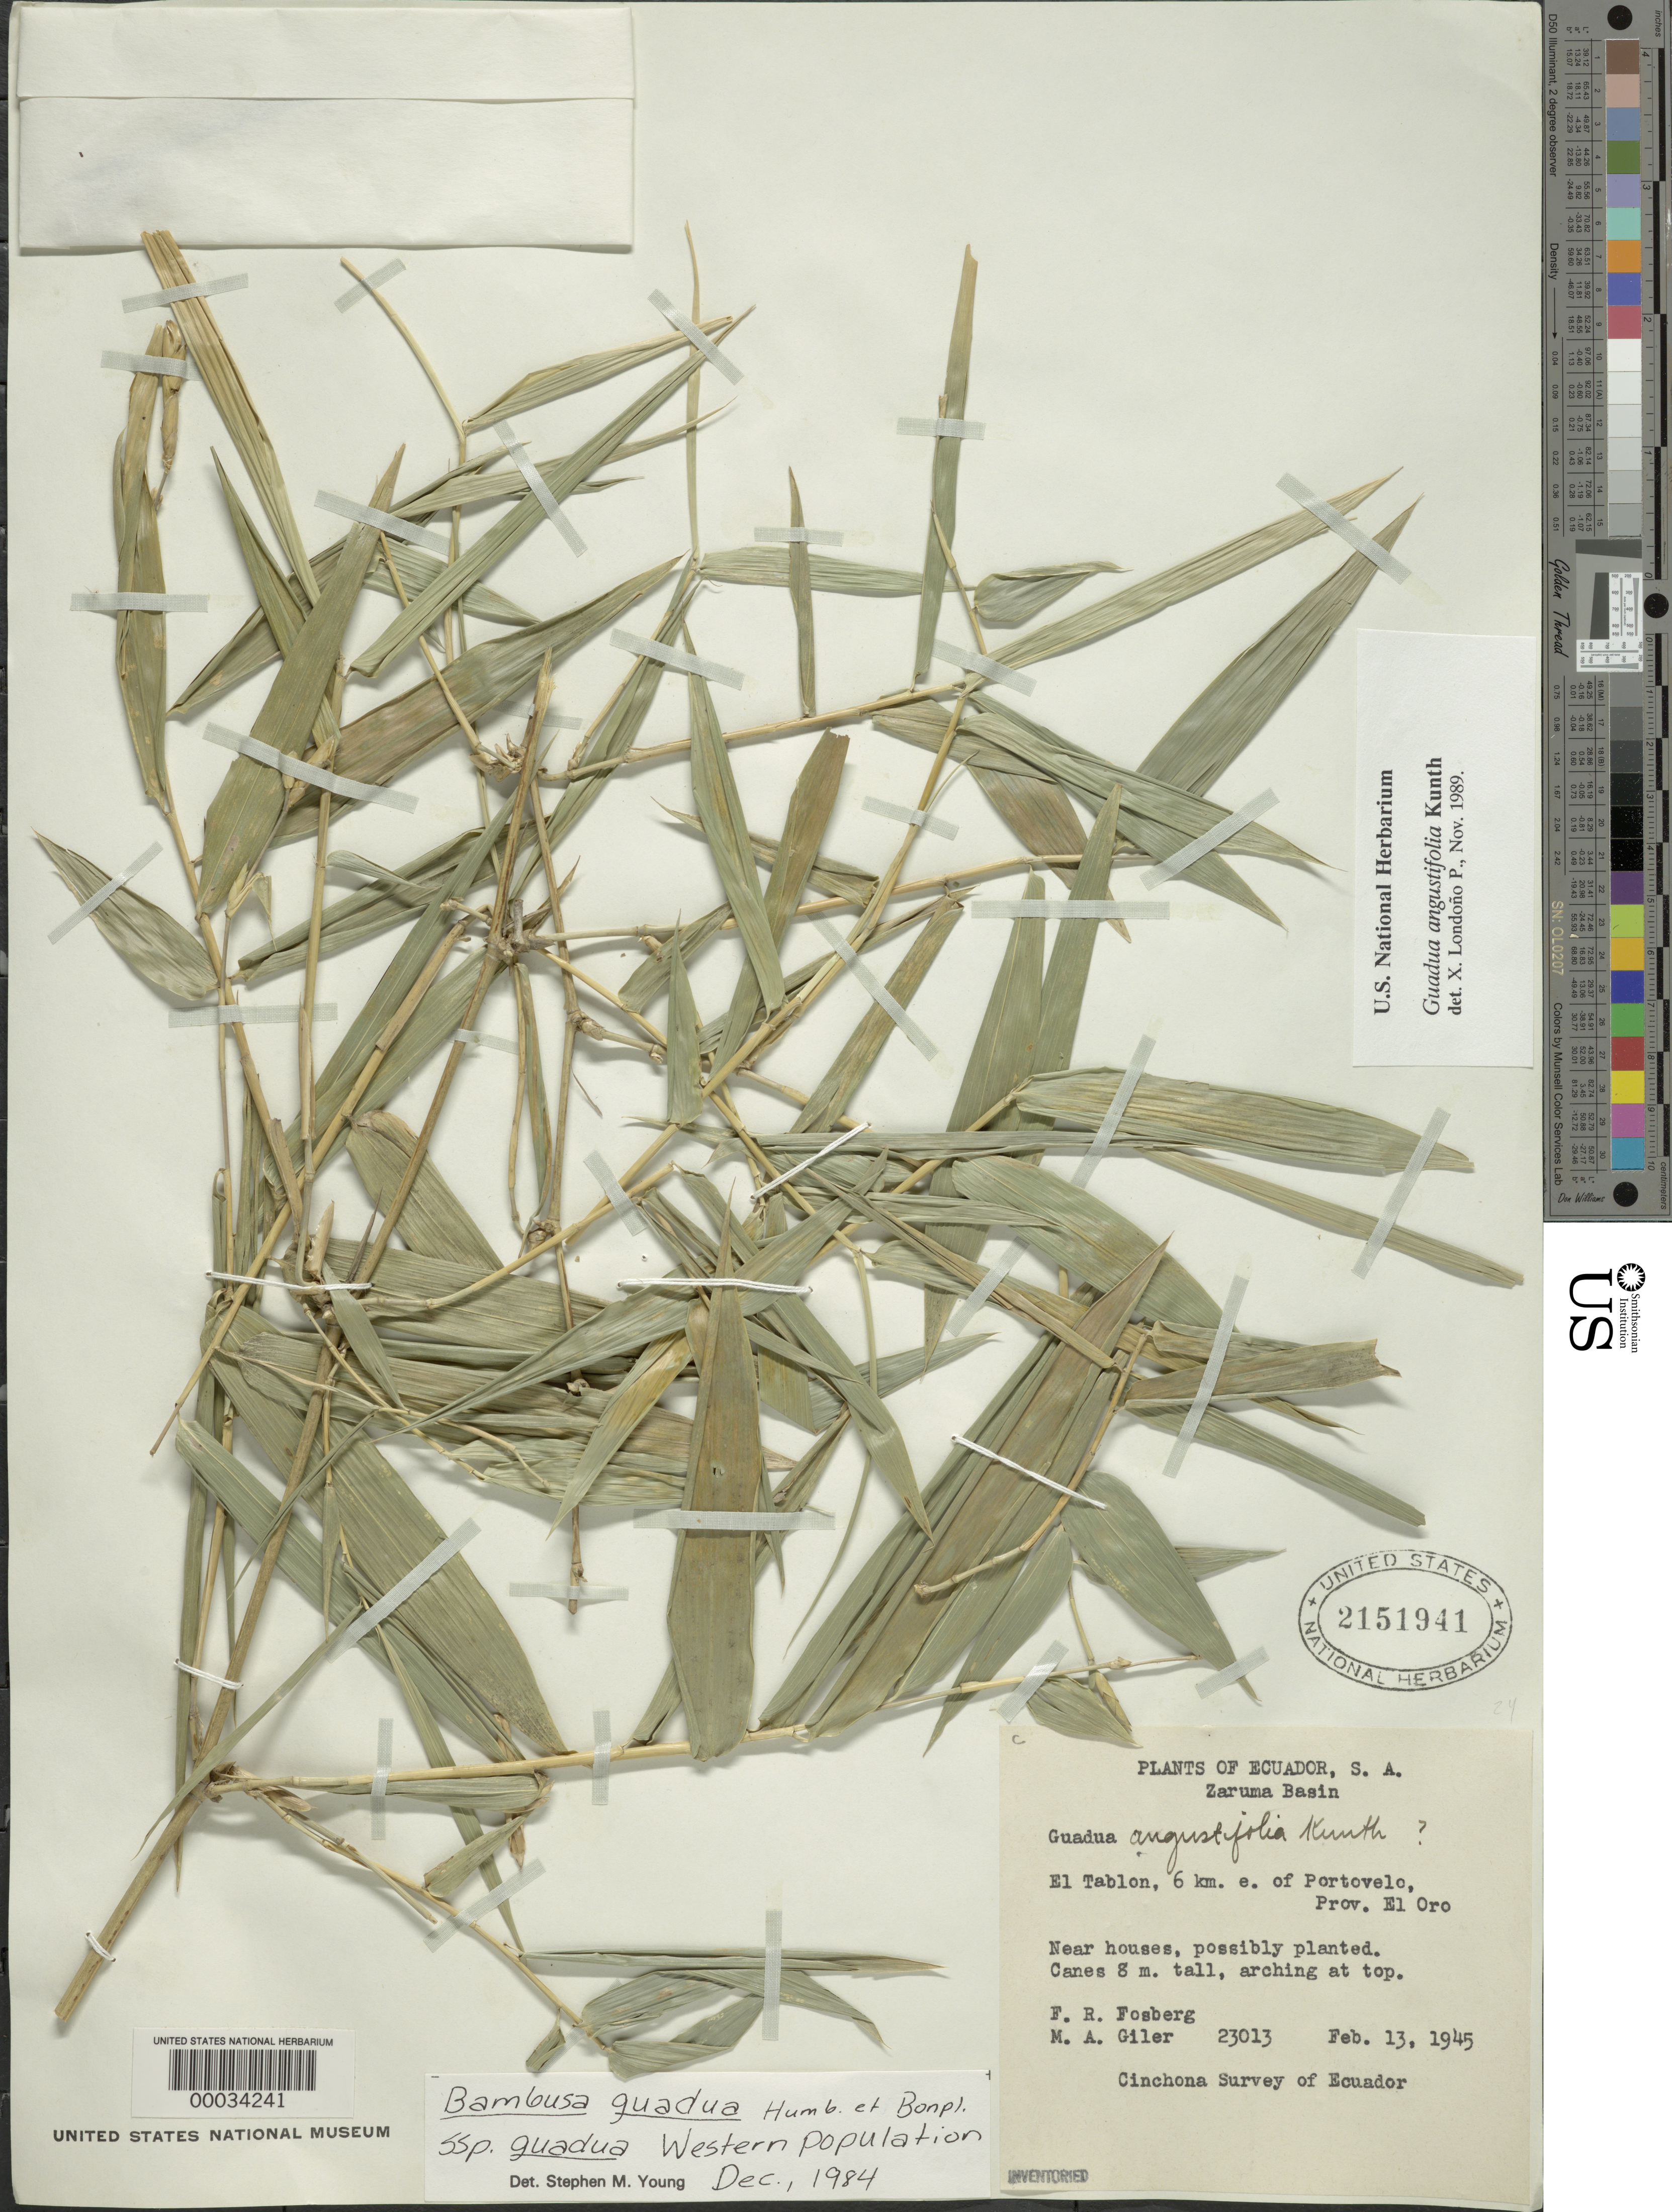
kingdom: Plantae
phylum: Tracheophyta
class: Liliopsida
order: Poales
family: Poaceae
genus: Guadua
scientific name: Guadua angustifolia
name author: Kunth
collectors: F. R. Fosberg & M. Giler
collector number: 23013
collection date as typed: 13 Feb 1945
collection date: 1945-02-13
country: Ecuador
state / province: El Oro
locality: El Tablon, Portovelo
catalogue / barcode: US 2151941